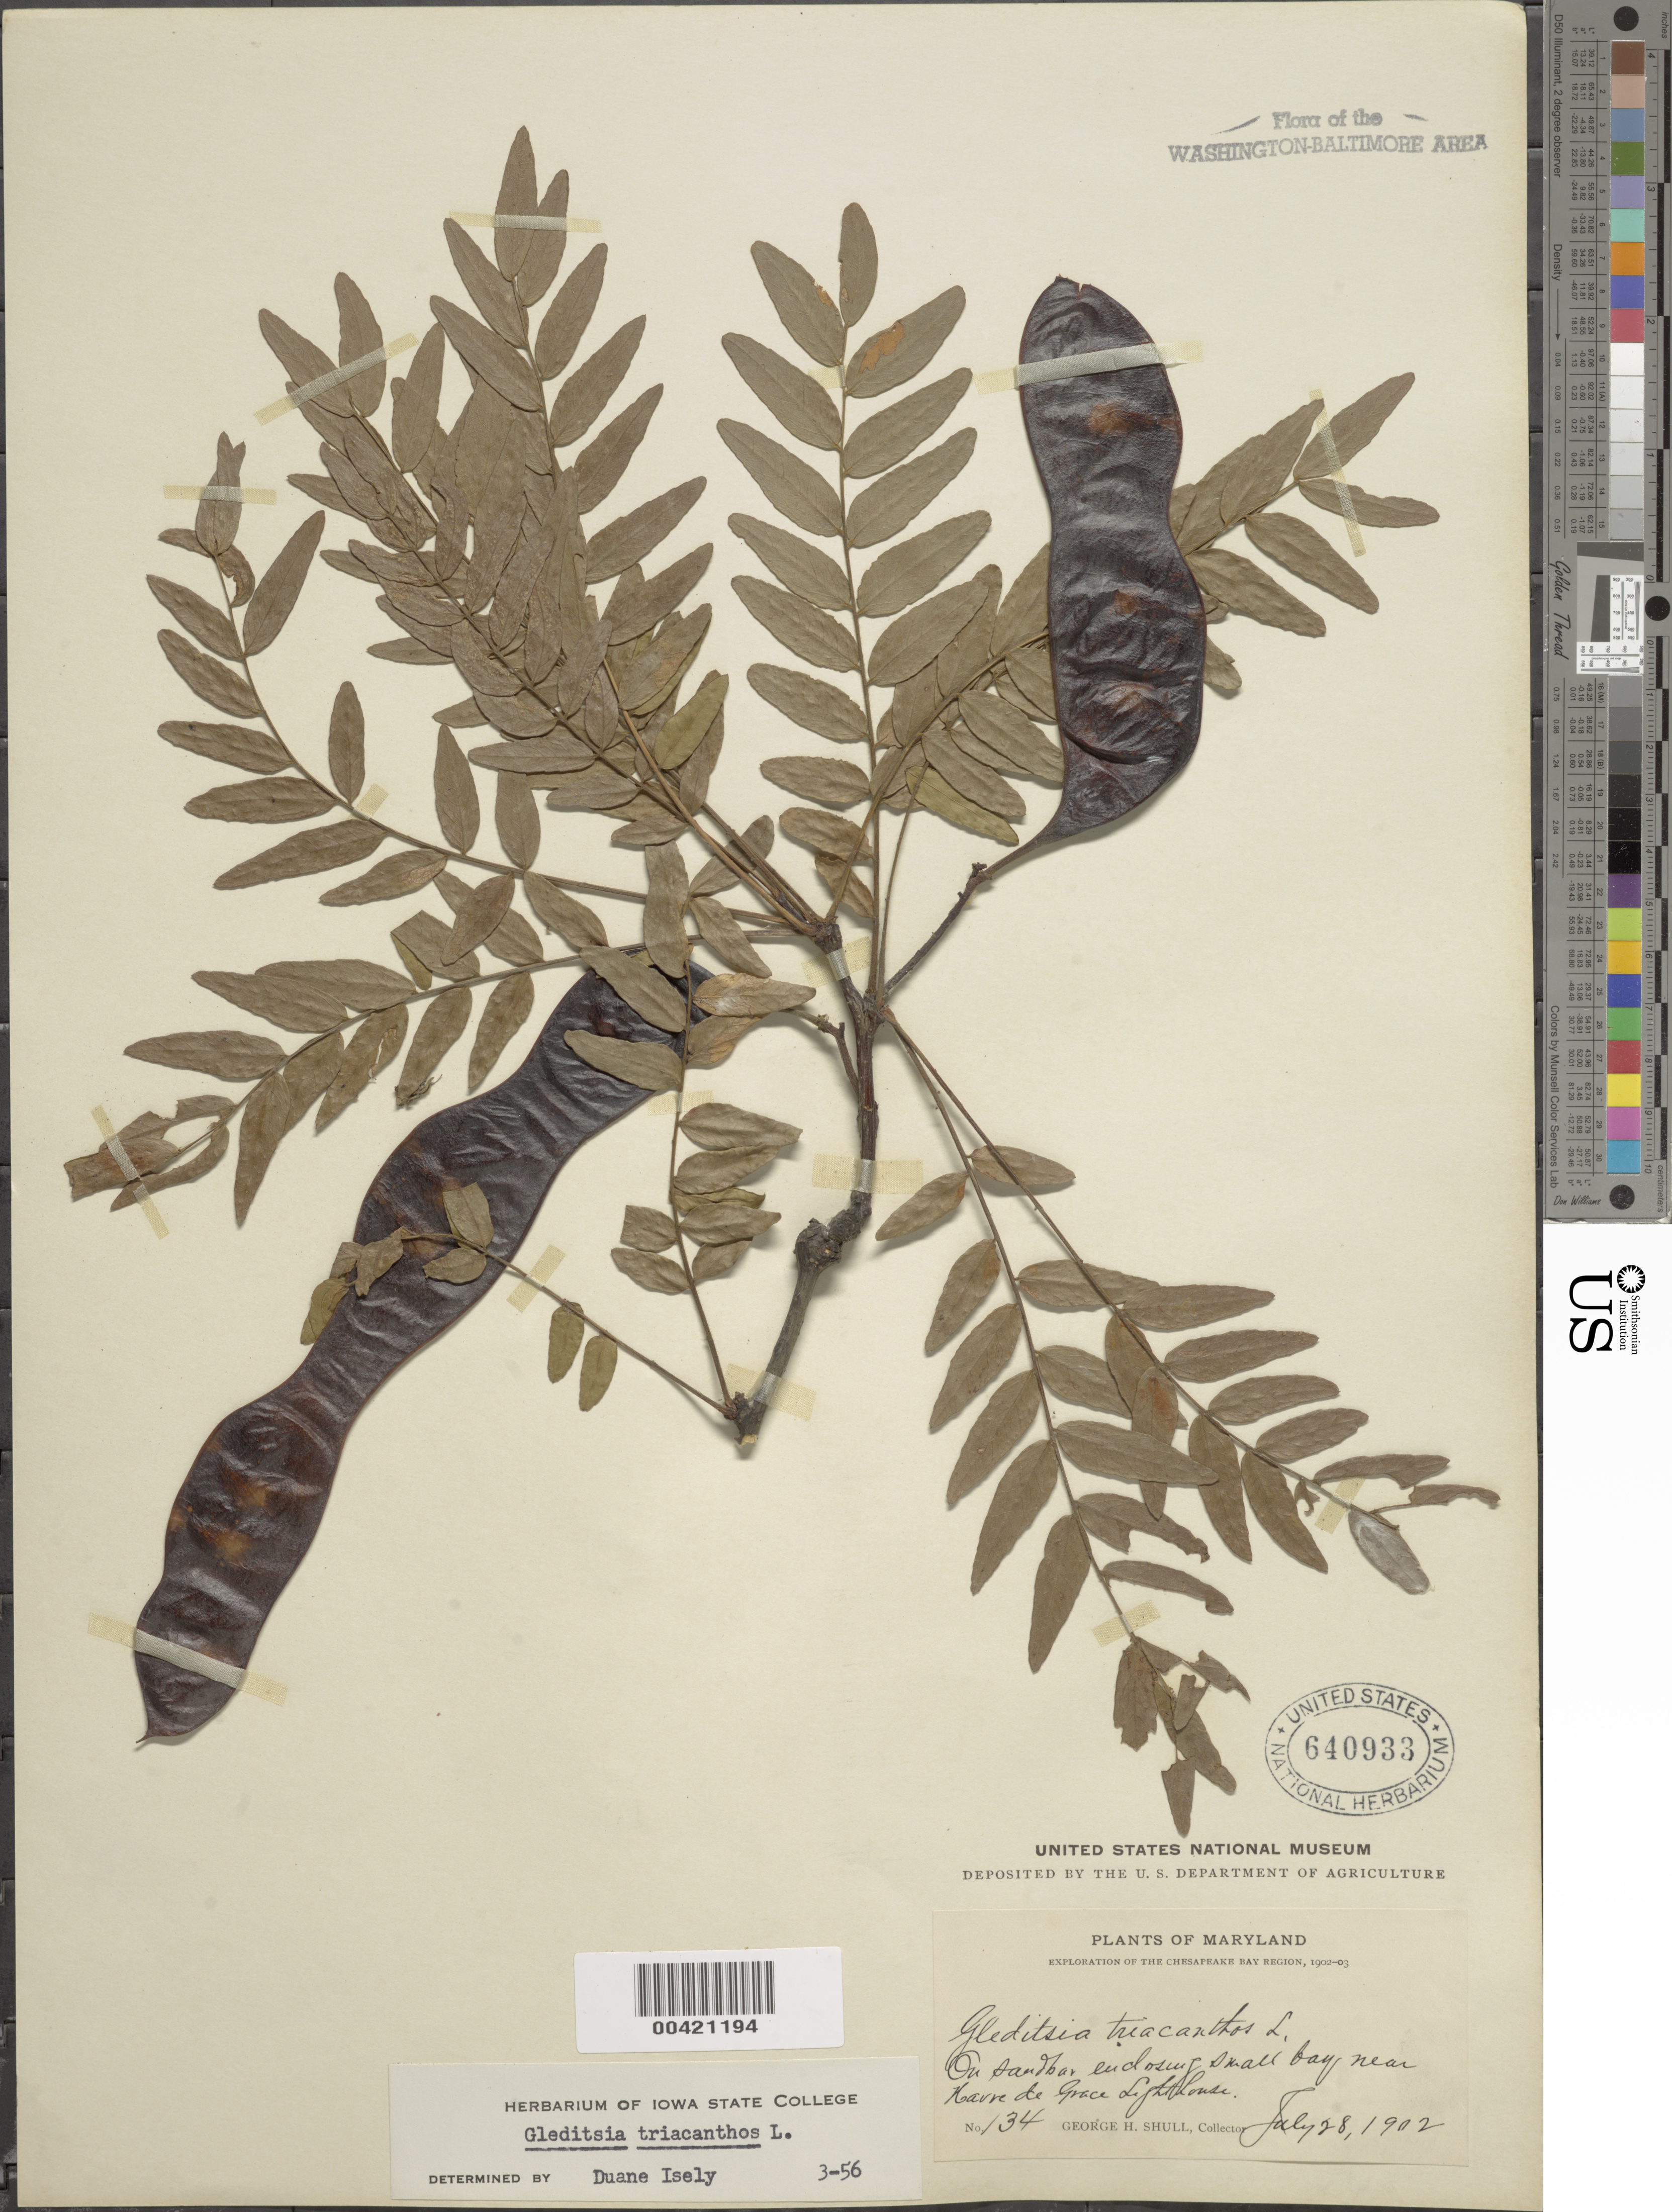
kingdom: Plantae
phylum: Tracheophyta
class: Magnoliopsida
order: Fabales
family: Fabaceae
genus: Gleditsia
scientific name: Gleditsia triacanthos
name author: L.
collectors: G. H. Shull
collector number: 134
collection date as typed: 28 Jul 1902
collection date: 1902-07-28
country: United States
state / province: Maryland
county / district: Harford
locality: Near Havre De Grace Lighthouse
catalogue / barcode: US 640933